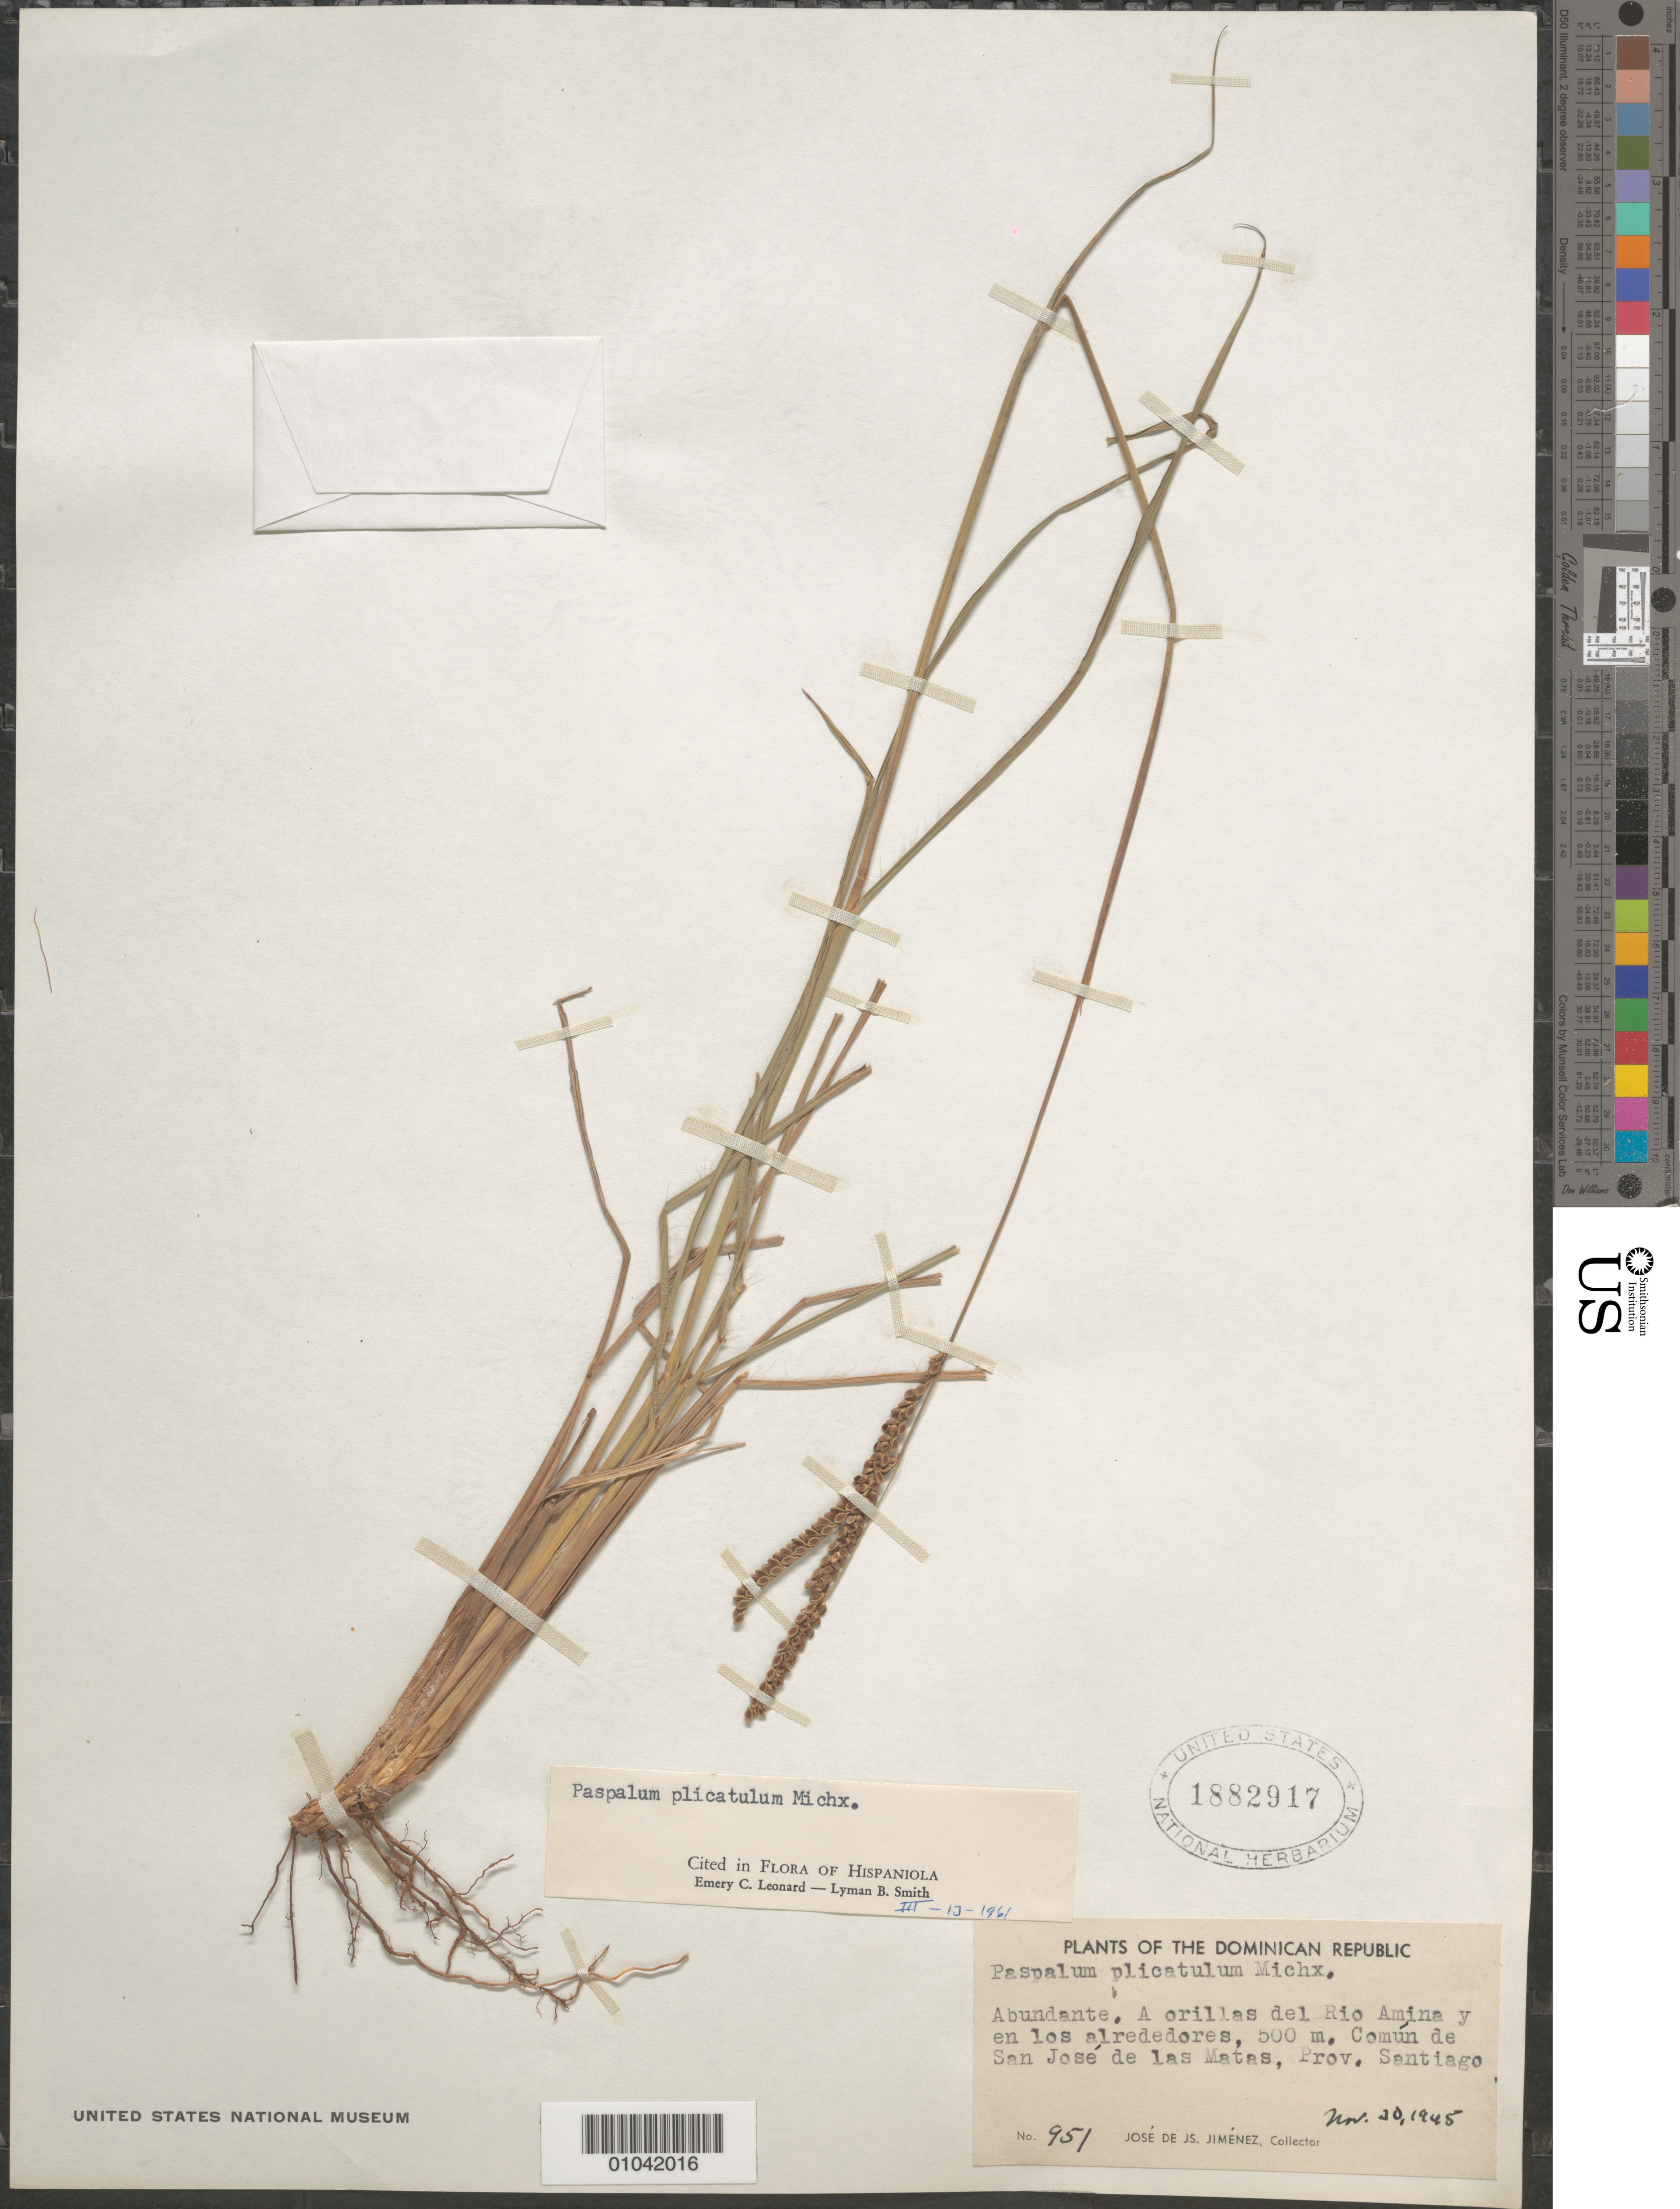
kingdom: Plantae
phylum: Tracheophyta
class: Liliopsida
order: Poales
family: Poaceae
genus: Paspalum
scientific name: Paspalum plicatulum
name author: Michx.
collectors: J. J. Jiménez Almonte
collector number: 951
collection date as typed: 30 Nov 1945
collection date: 1945-11-30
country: Dominican Republic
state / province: Santiago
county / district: San José de las Matas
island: Hispaniola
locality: A orillas del Rio Amina y en los alrededores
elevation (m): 500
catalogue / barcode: US 1882917